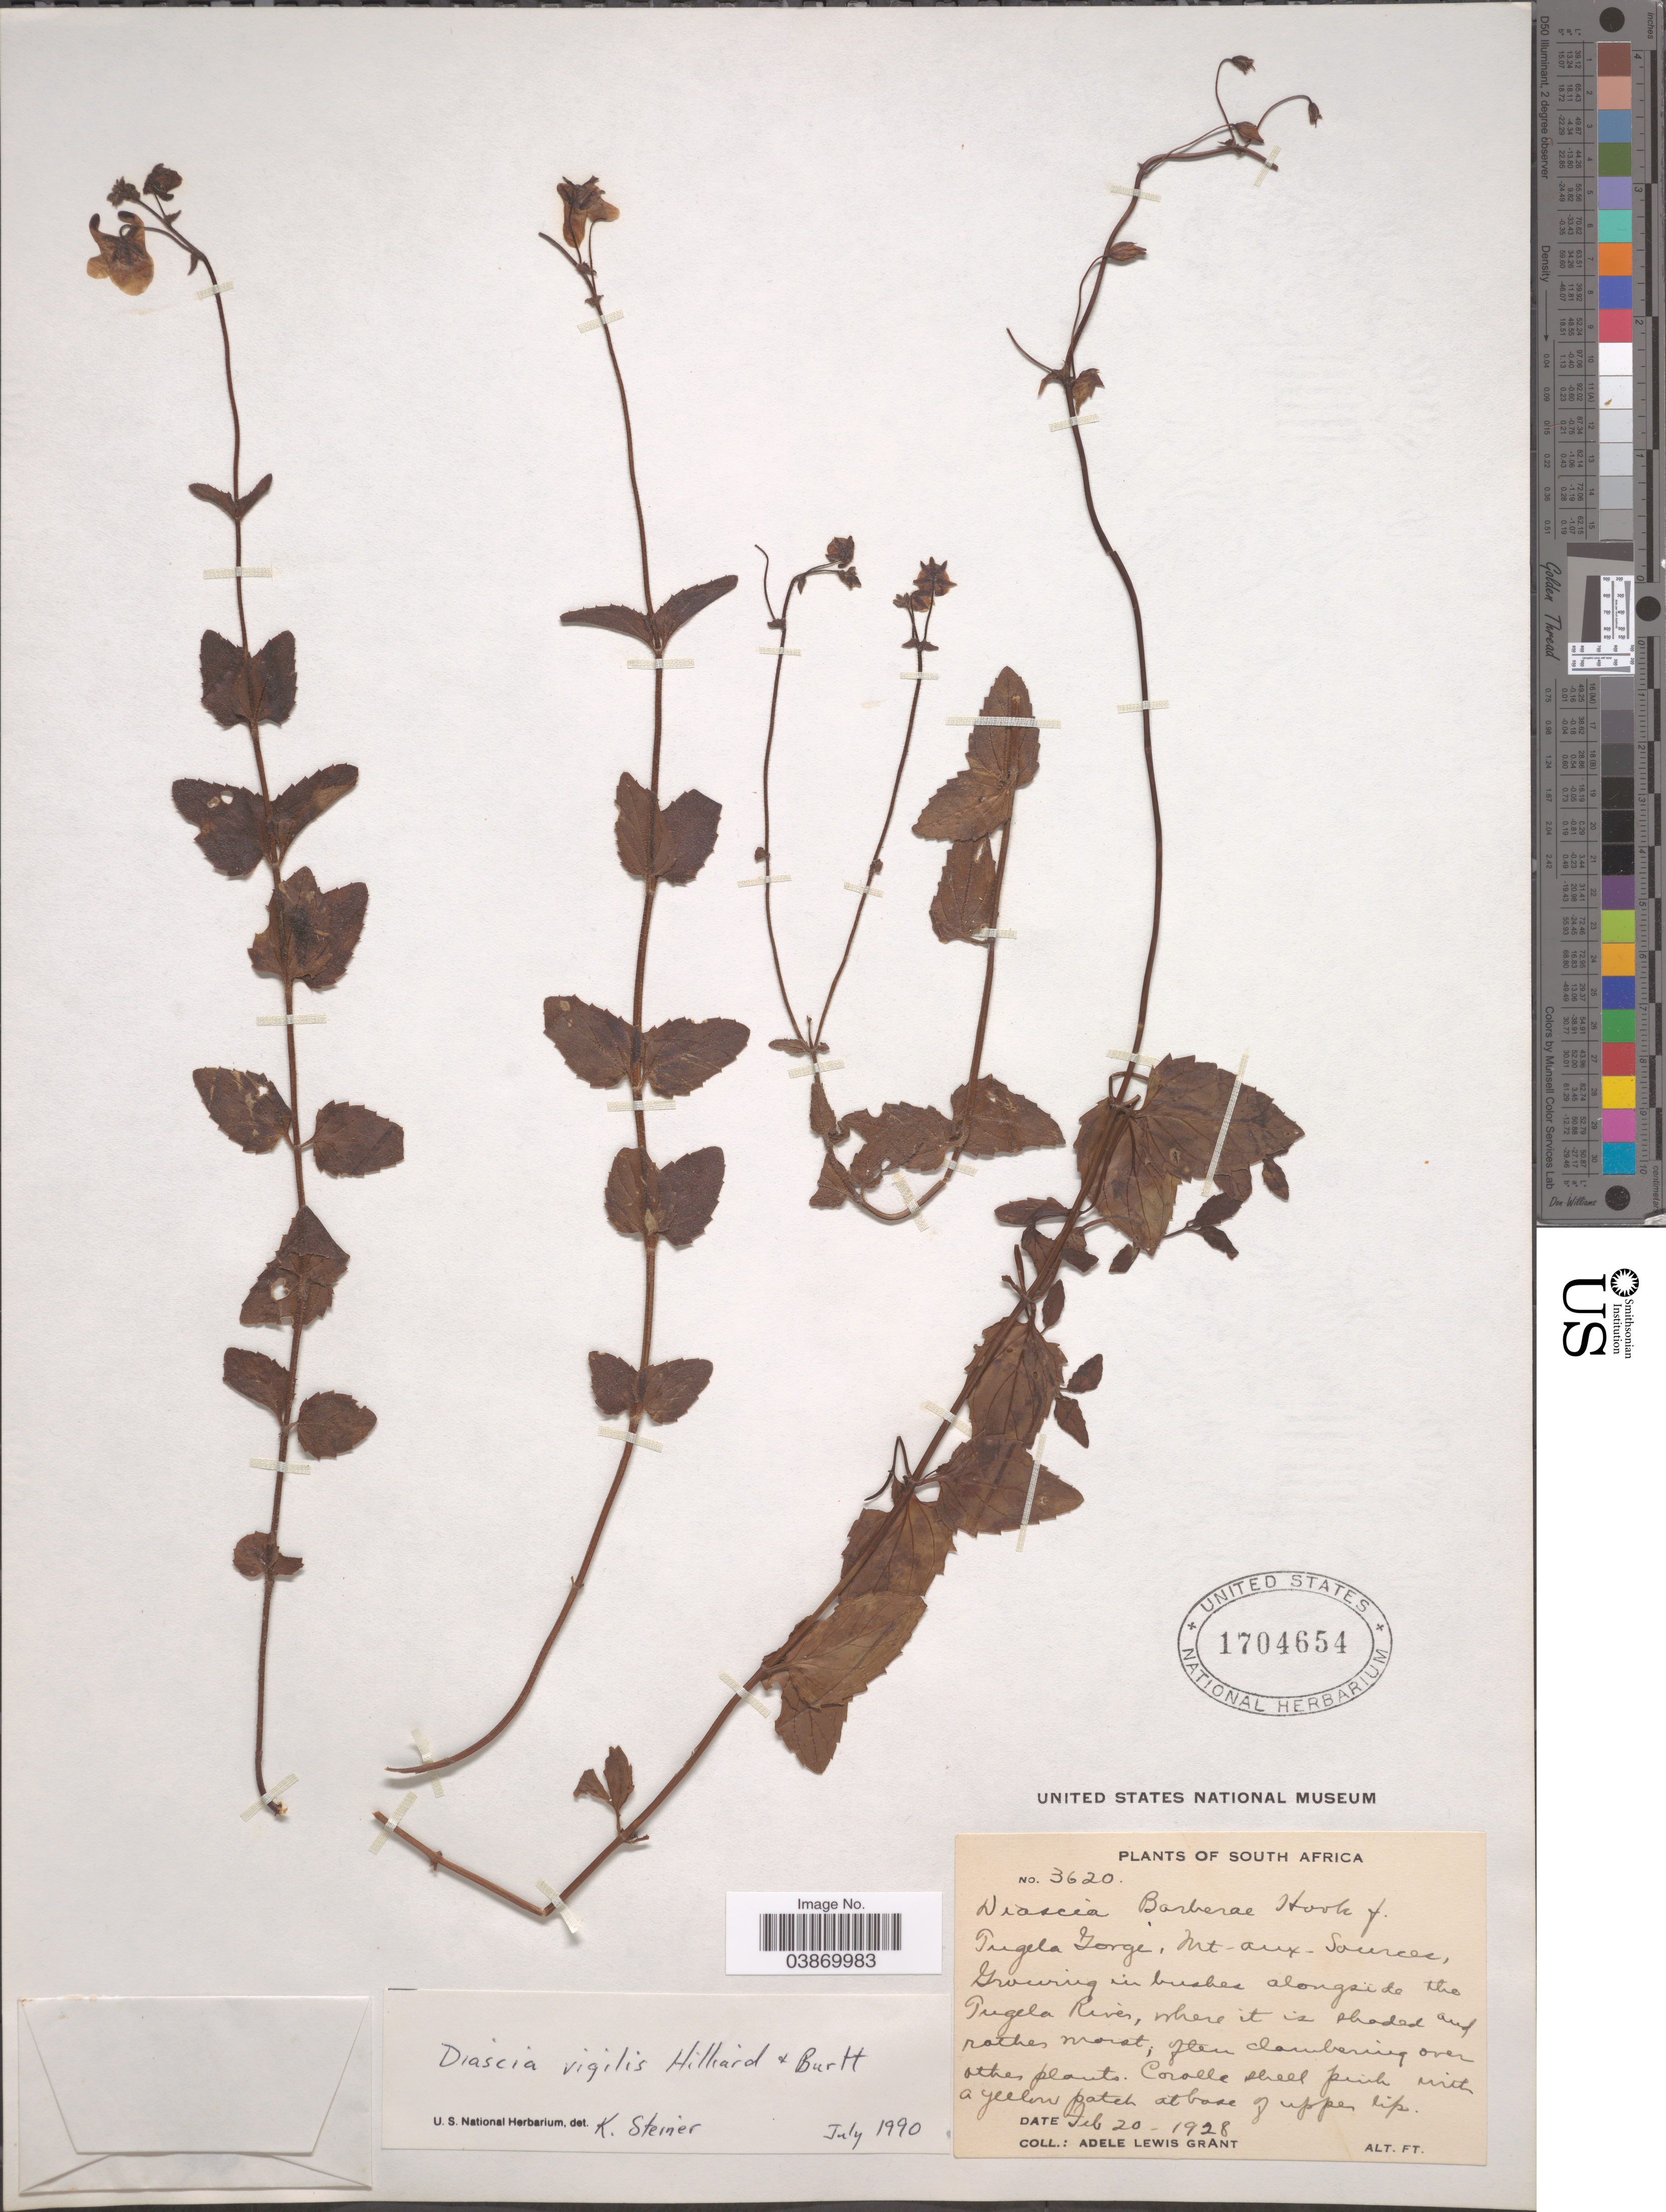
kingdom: Plantae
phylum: Tracheophyta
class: Magnoliopsida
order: Lamiales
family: Scrophulariaceae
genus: Diascia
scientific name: Diascia vigilis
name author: Hilliard & B.L. Burtt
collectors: A. L. Grant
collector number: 3620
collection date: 1928-02-20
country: South Africa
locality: Tugela Gorge, Mt-aux-Sources, Growing in bushes alongside the Tugela River.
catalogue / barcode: US 1704654